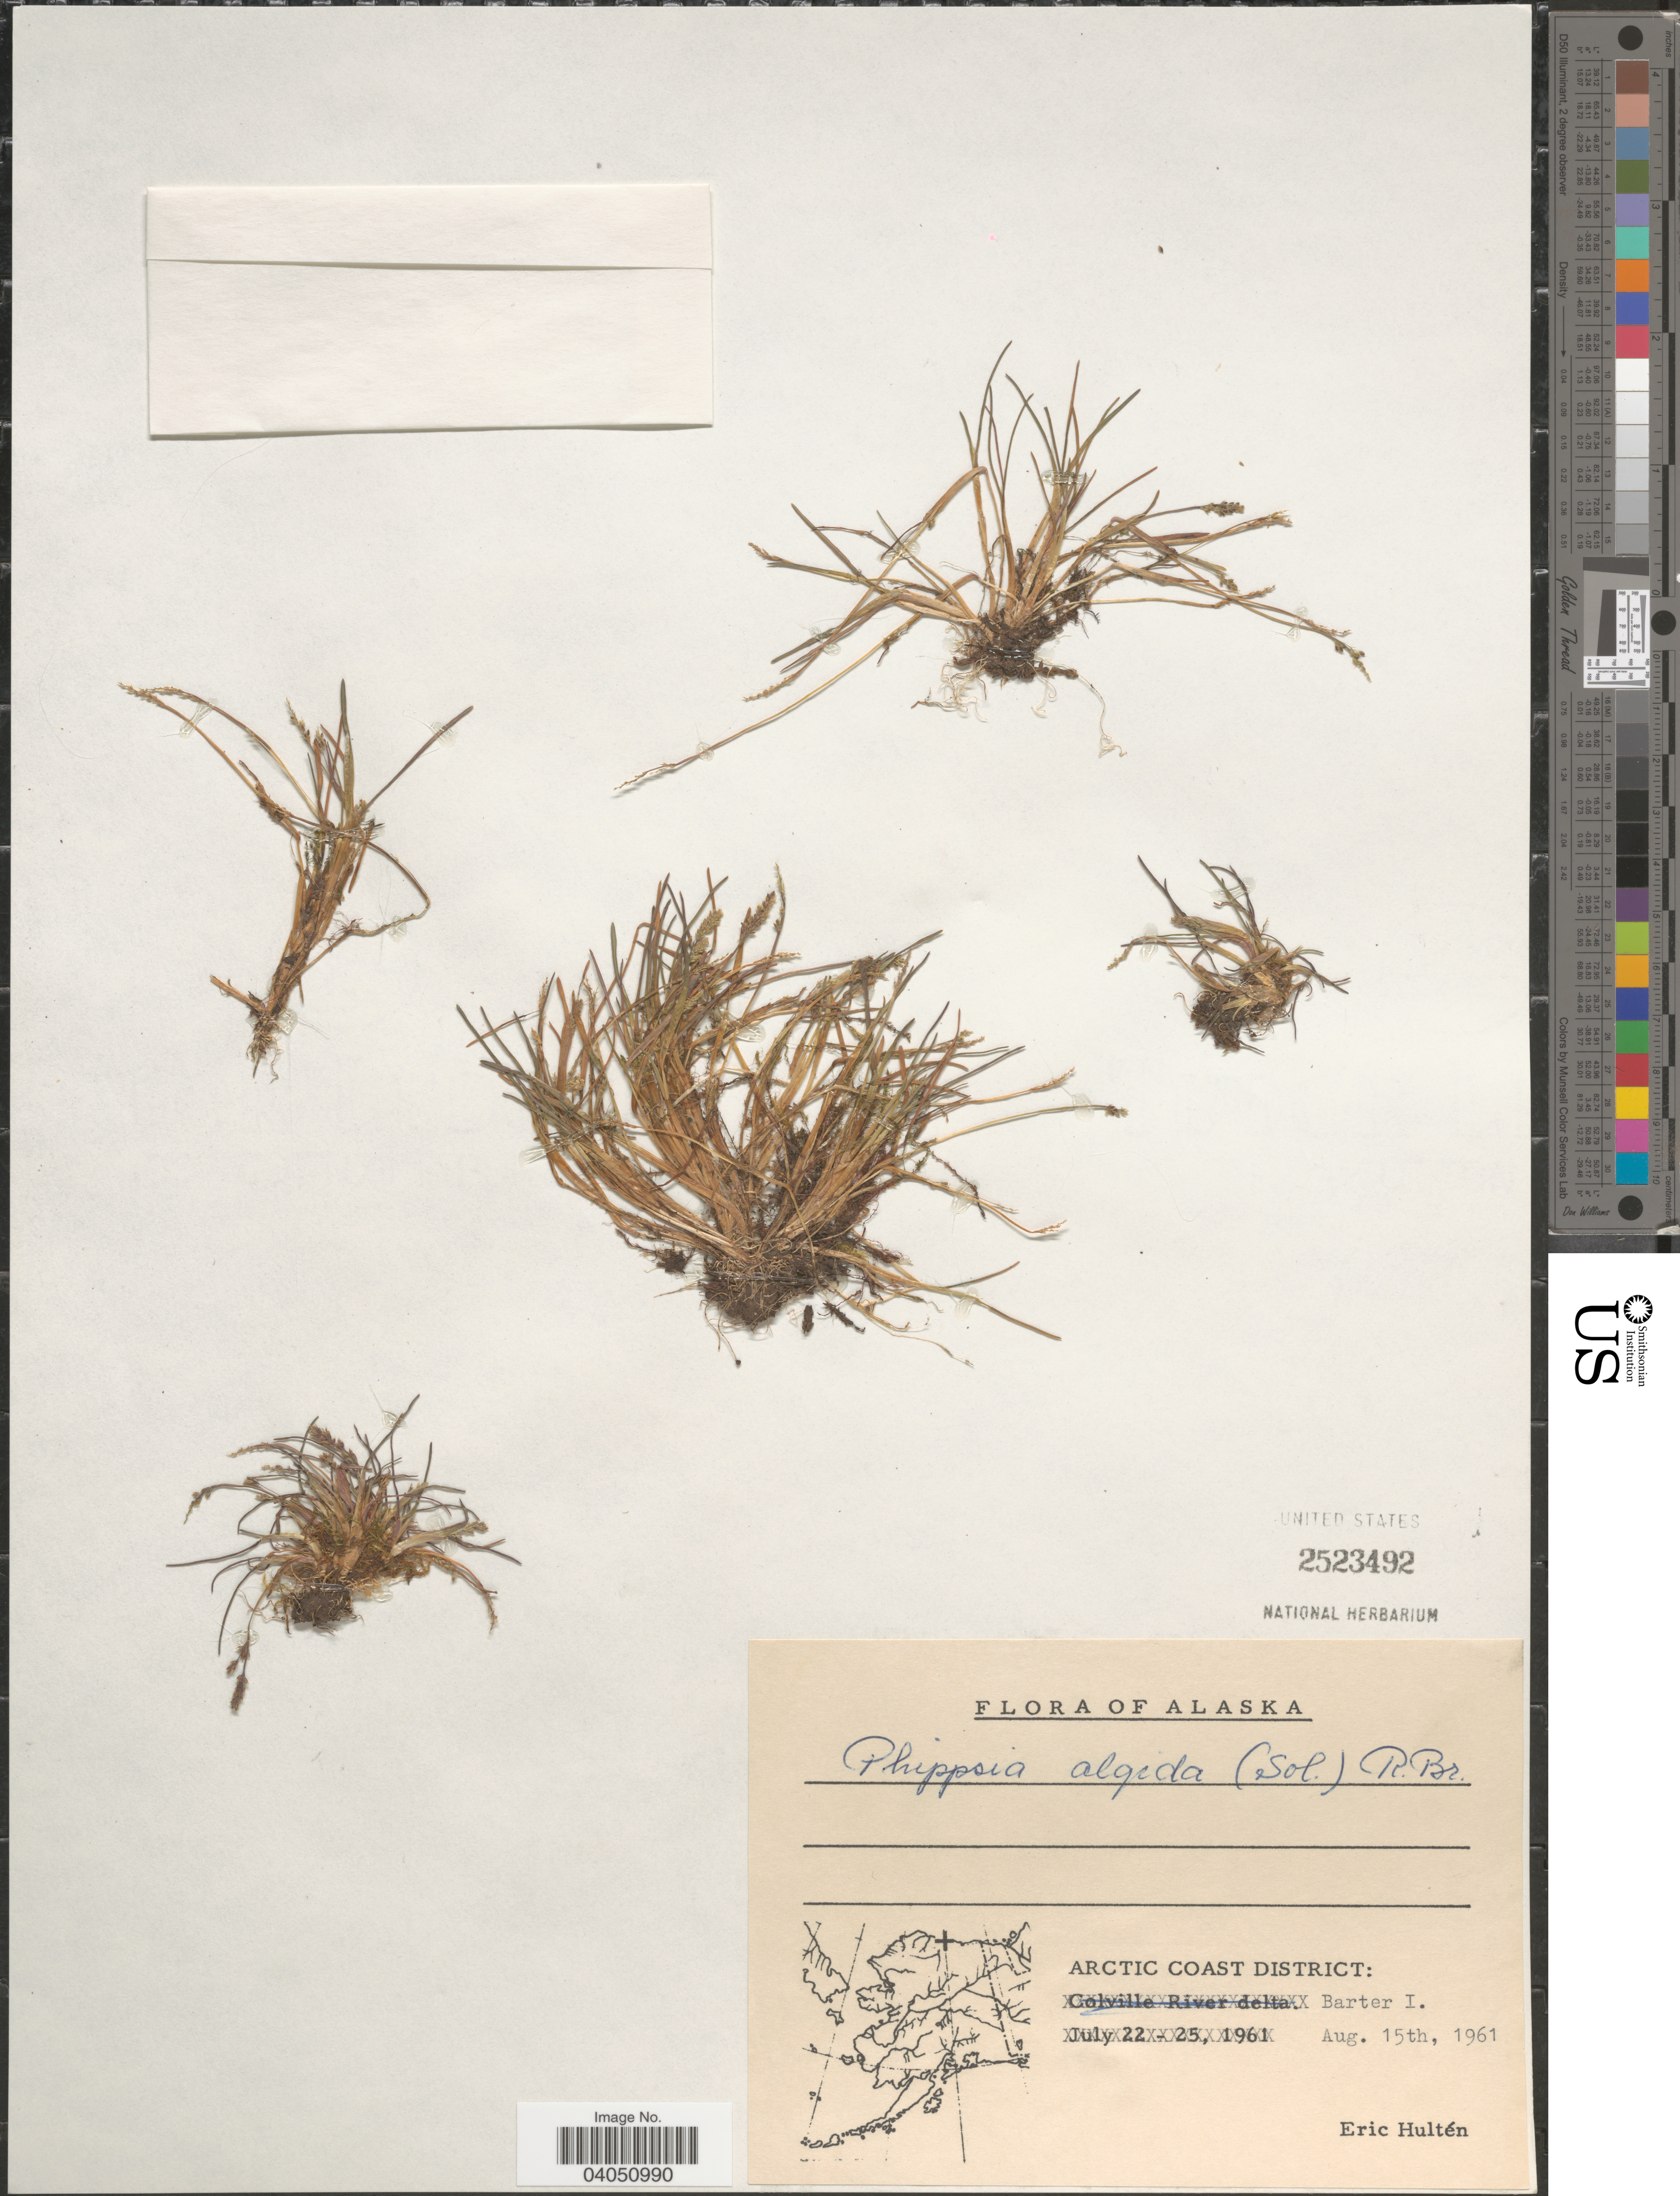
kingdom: Plantae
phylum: Tracheophyta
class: Liliopsida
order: Poales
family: Poaceae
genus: Phippsia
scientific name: Phippsia algida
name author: (Sol.) R. Br.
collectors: E. G. Hultén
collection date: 1961-08-15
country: United States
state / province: Alaska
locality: Arctic Coast District: Barter I.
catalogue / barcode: US 2523492